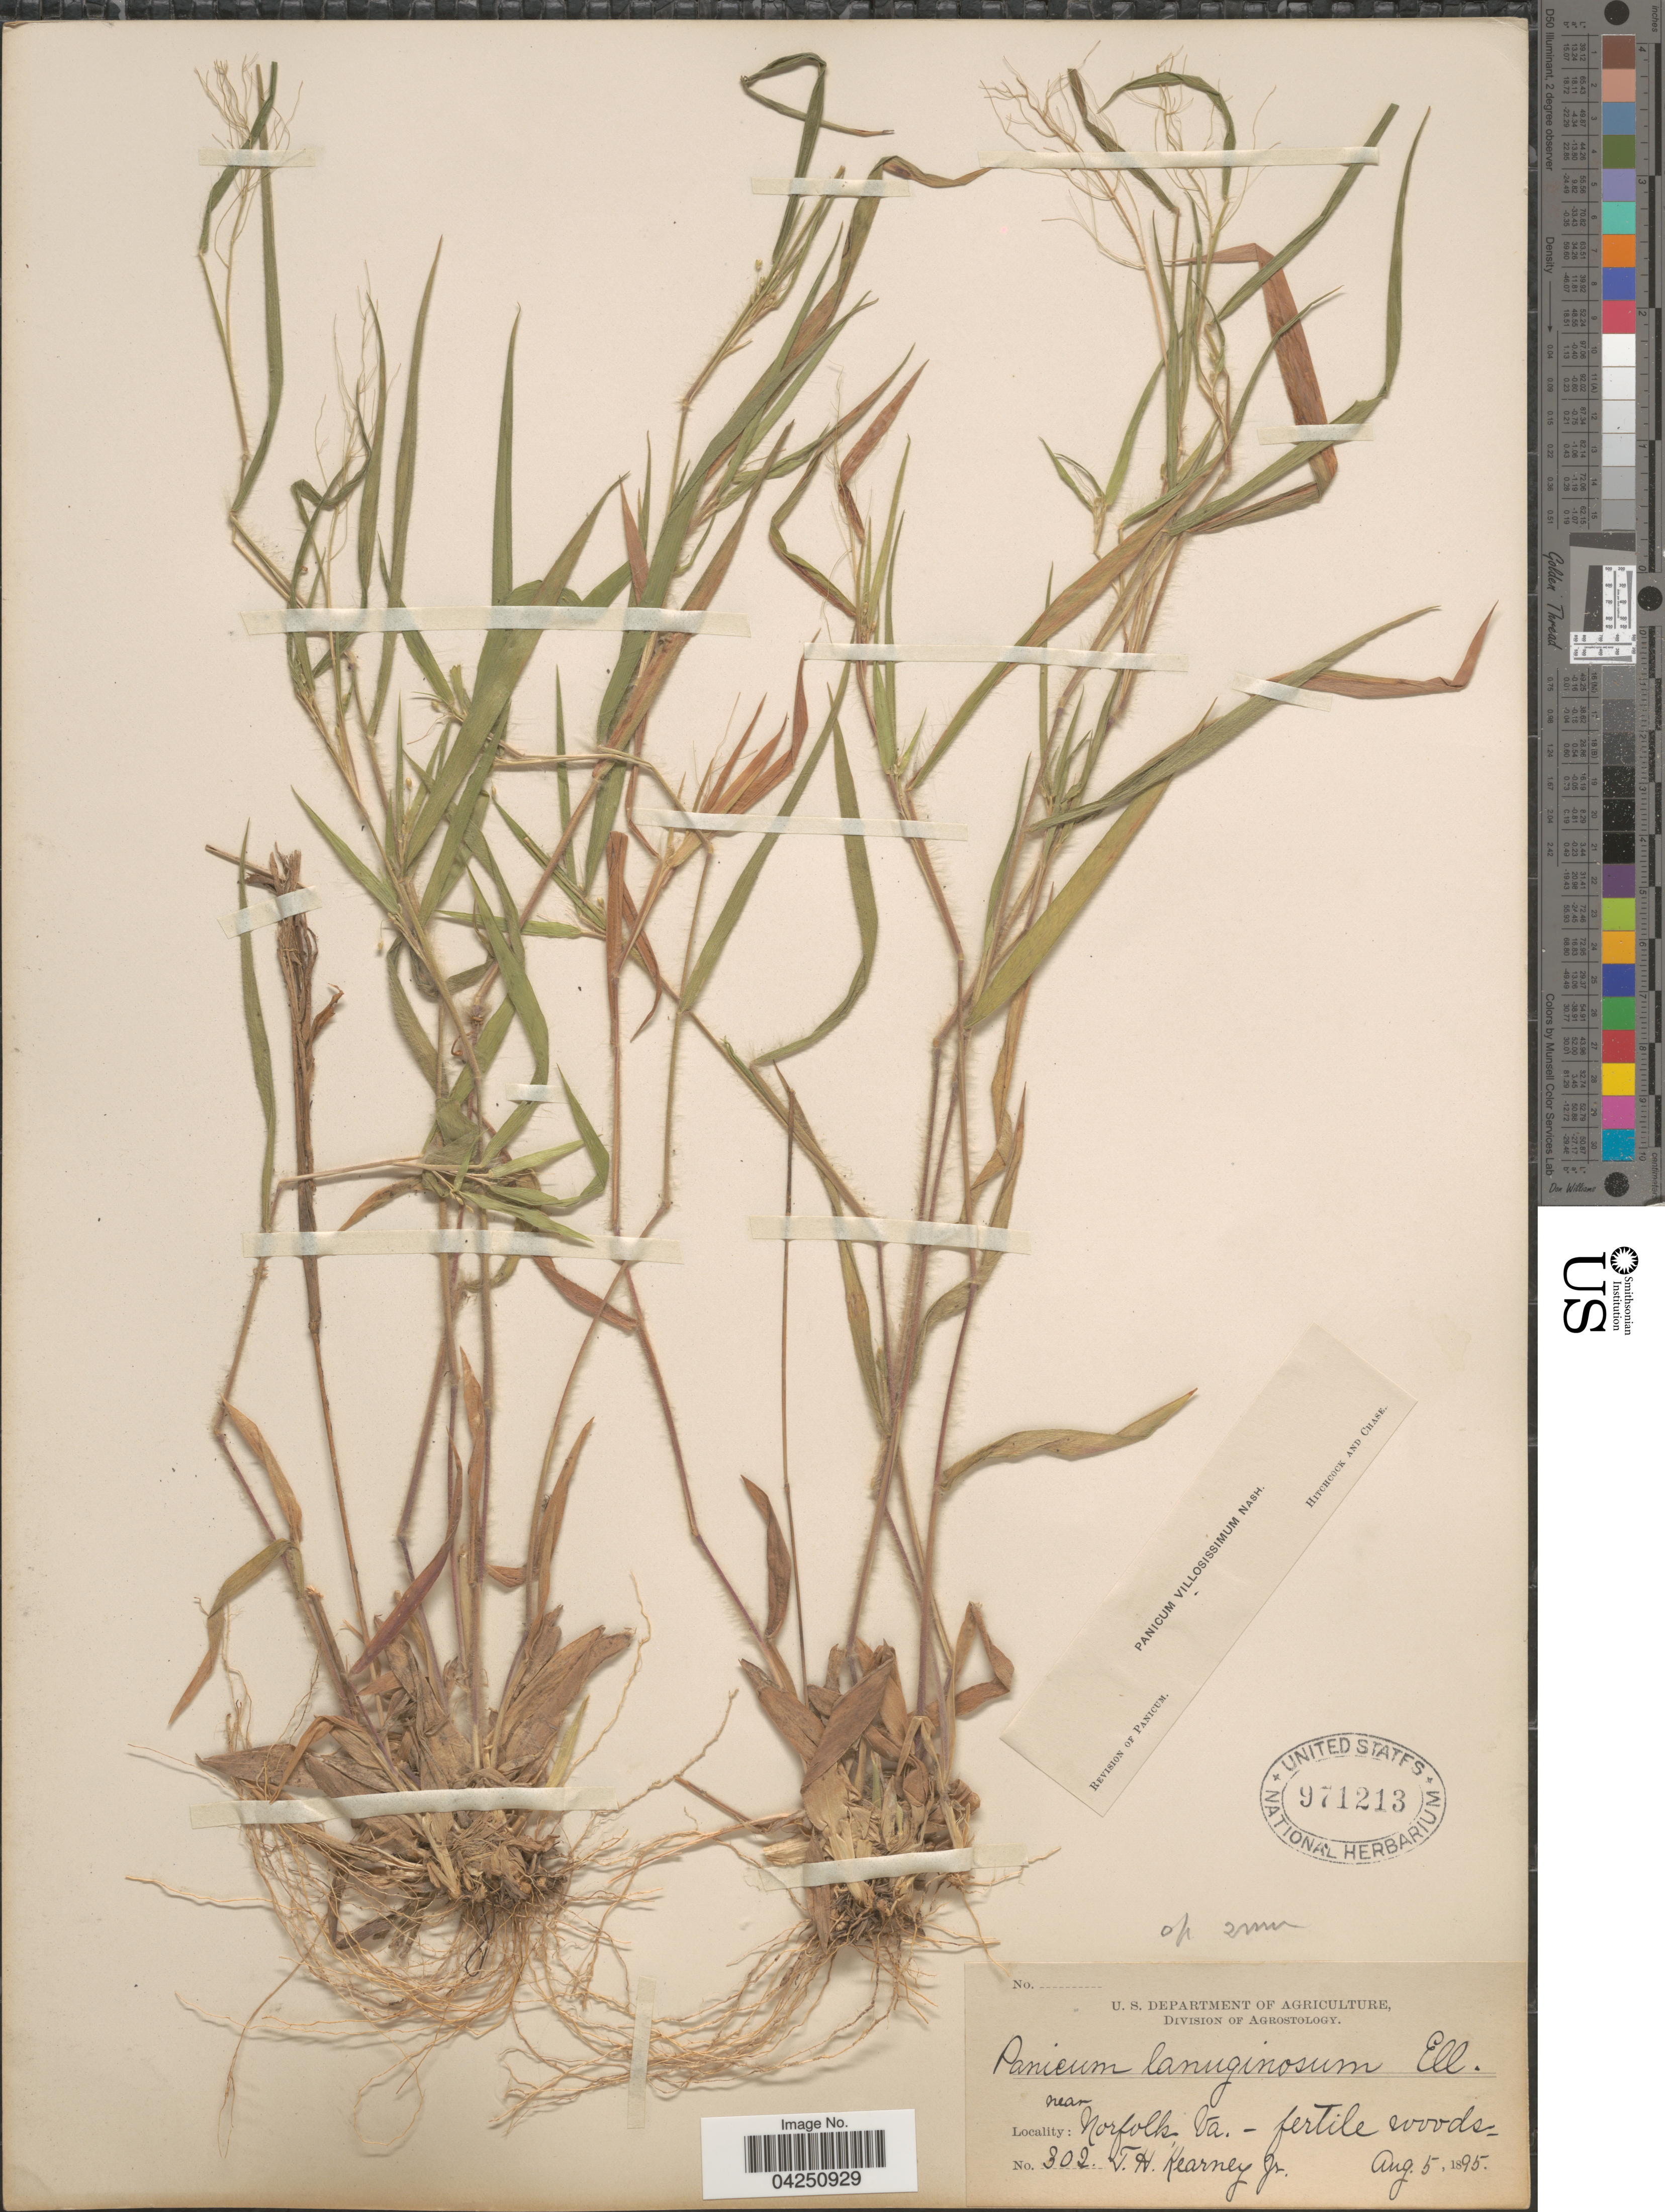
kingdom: Plantae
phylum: Tracheophyta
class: Liliopsida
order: Poales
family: Poaceae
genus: Dichanthelium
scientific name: Dichanthelium acuminatum var. acuminatum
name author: (Sw.) Gould & C.A. Clark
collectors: T. H. Kearney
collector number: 302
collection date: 1895-08-05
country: United States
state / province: Virginia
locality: Near Norfolk.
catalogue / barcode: US 971213